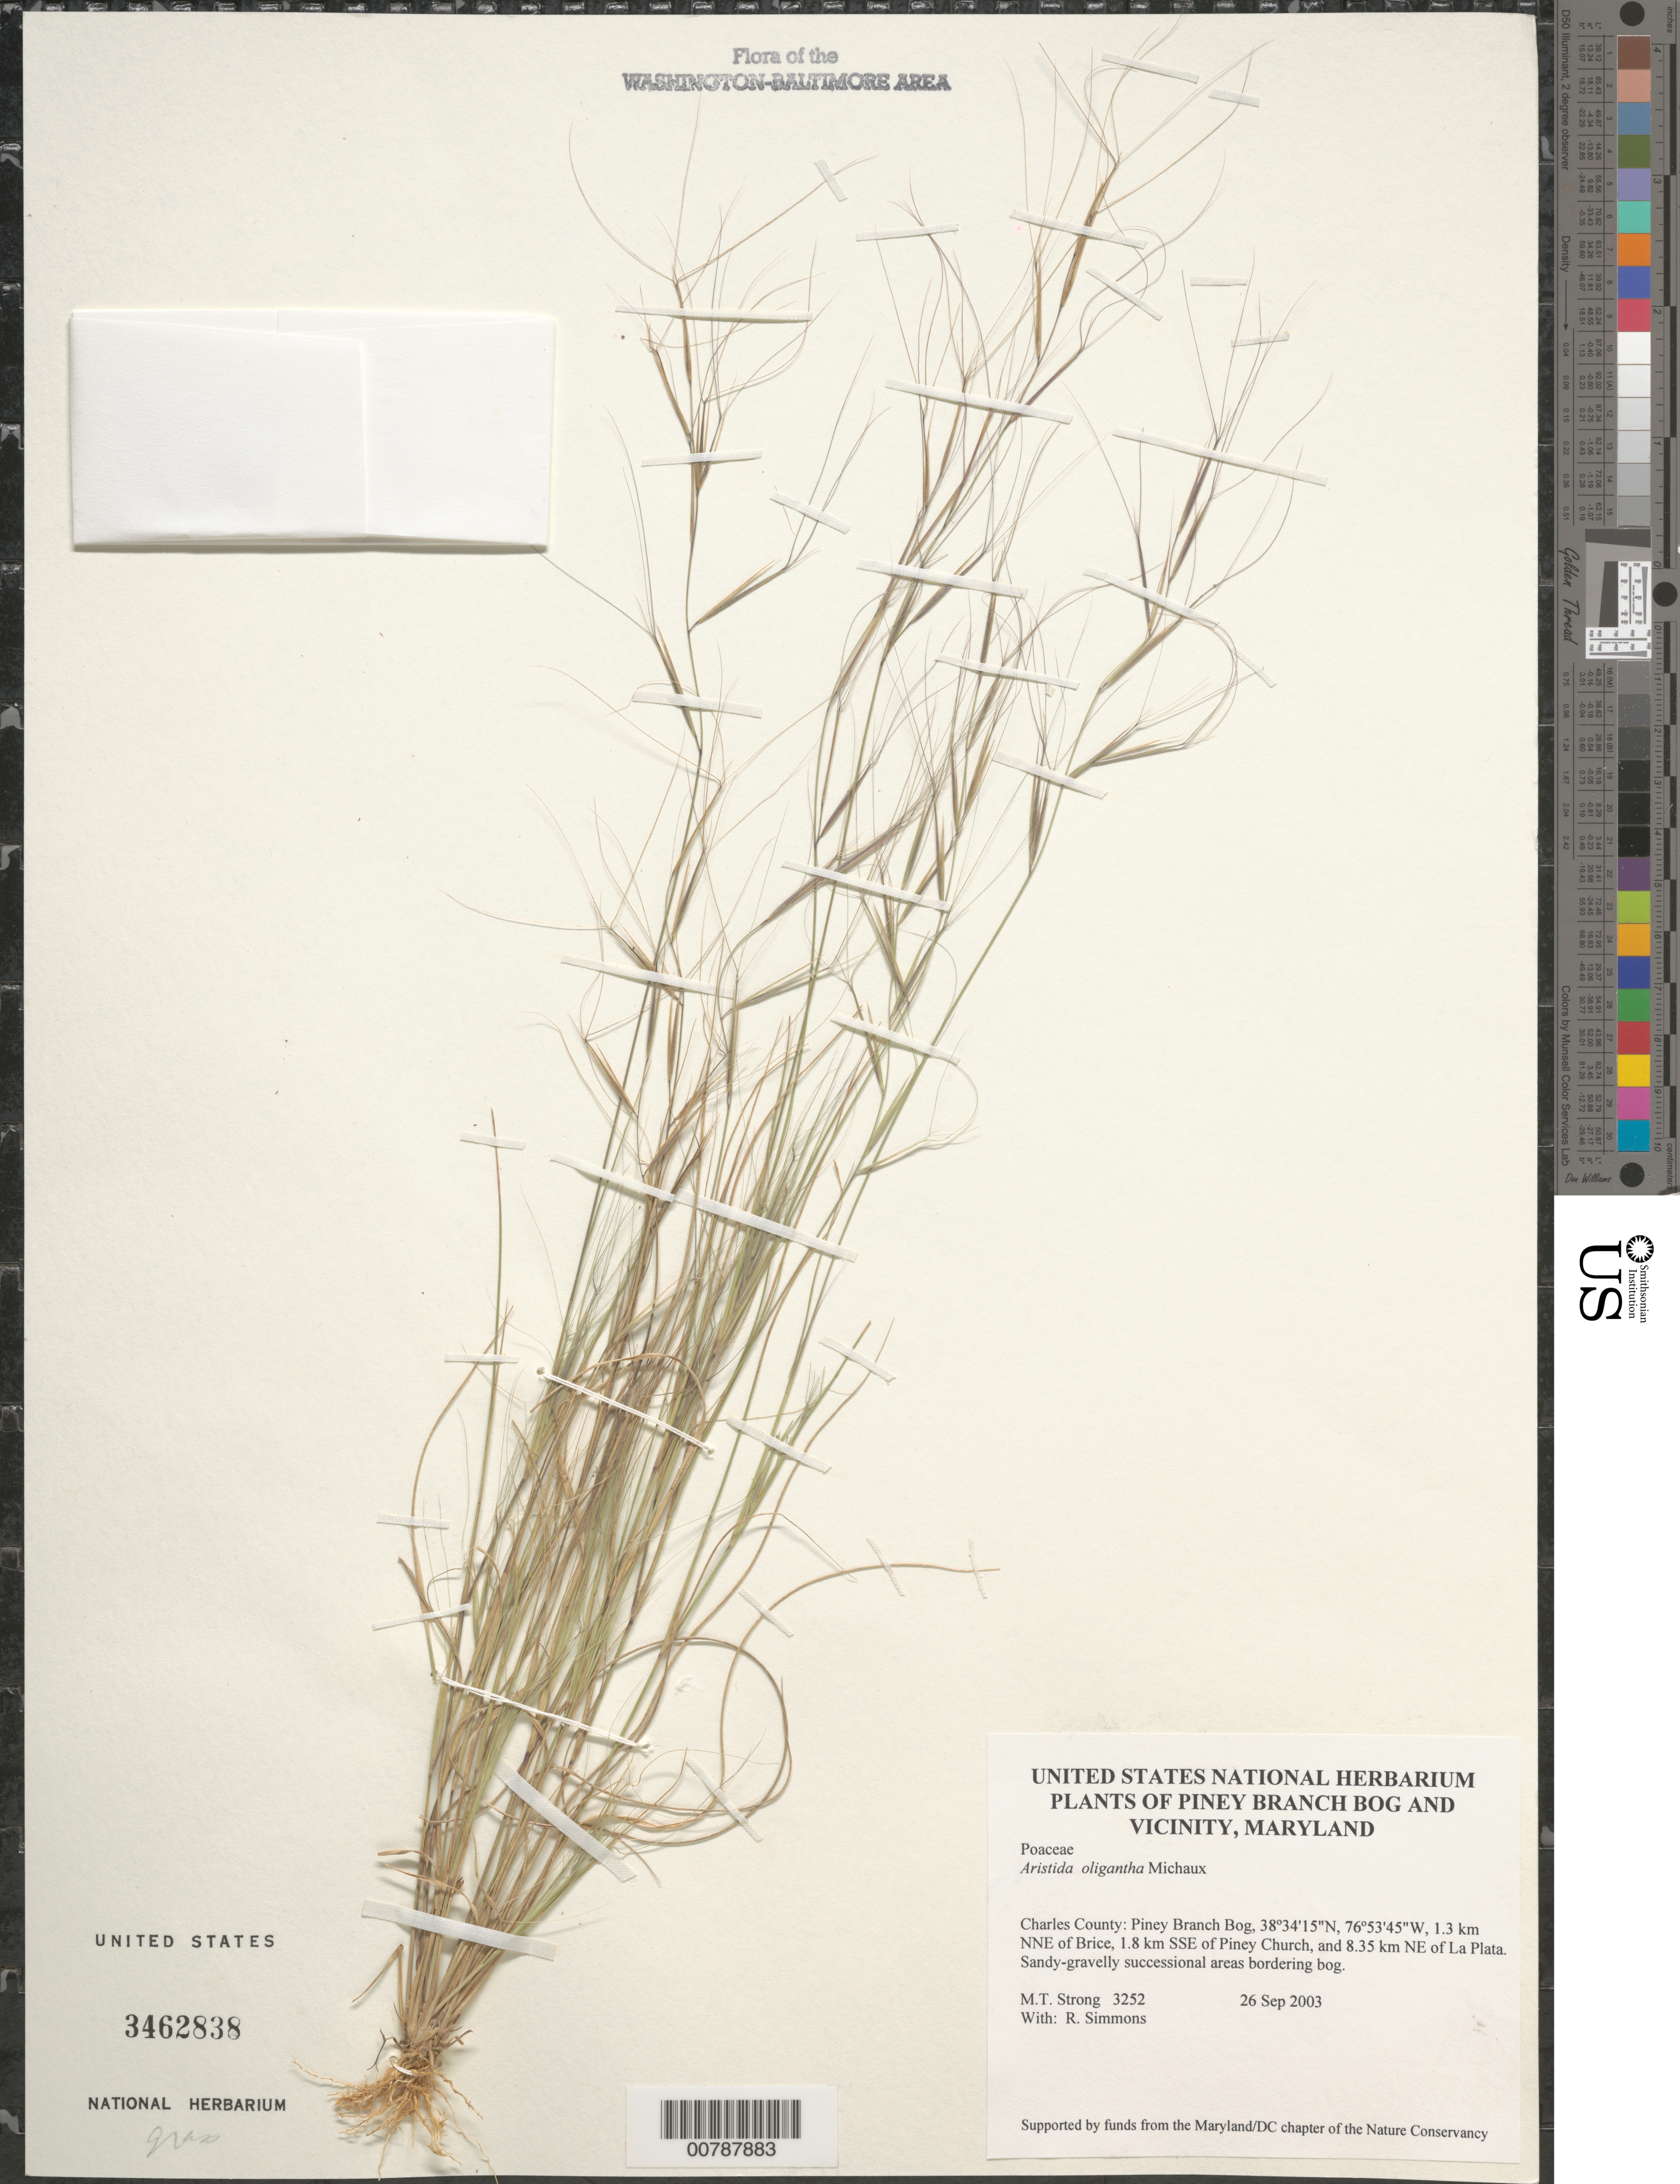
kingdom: Plantae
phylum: Tracheophyta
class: Liliopsida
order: Poales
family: Poaceae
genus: Aristida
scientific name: Aristida oligantha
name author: Michx.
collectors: M. T. Strong & R. H. Simmons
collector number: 3252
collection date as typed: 26 Sep 2003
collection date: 2003-09-26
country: United States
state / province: Maryland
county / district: Charles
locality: Piney Branch Bog, 1.3 km NNE of Brice, 1.8 km SSE of Piney Church, and 8.35 km NE of La Plata.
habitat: Sandy-gravelly successional areas bordering bog.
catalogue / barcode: US 3462838